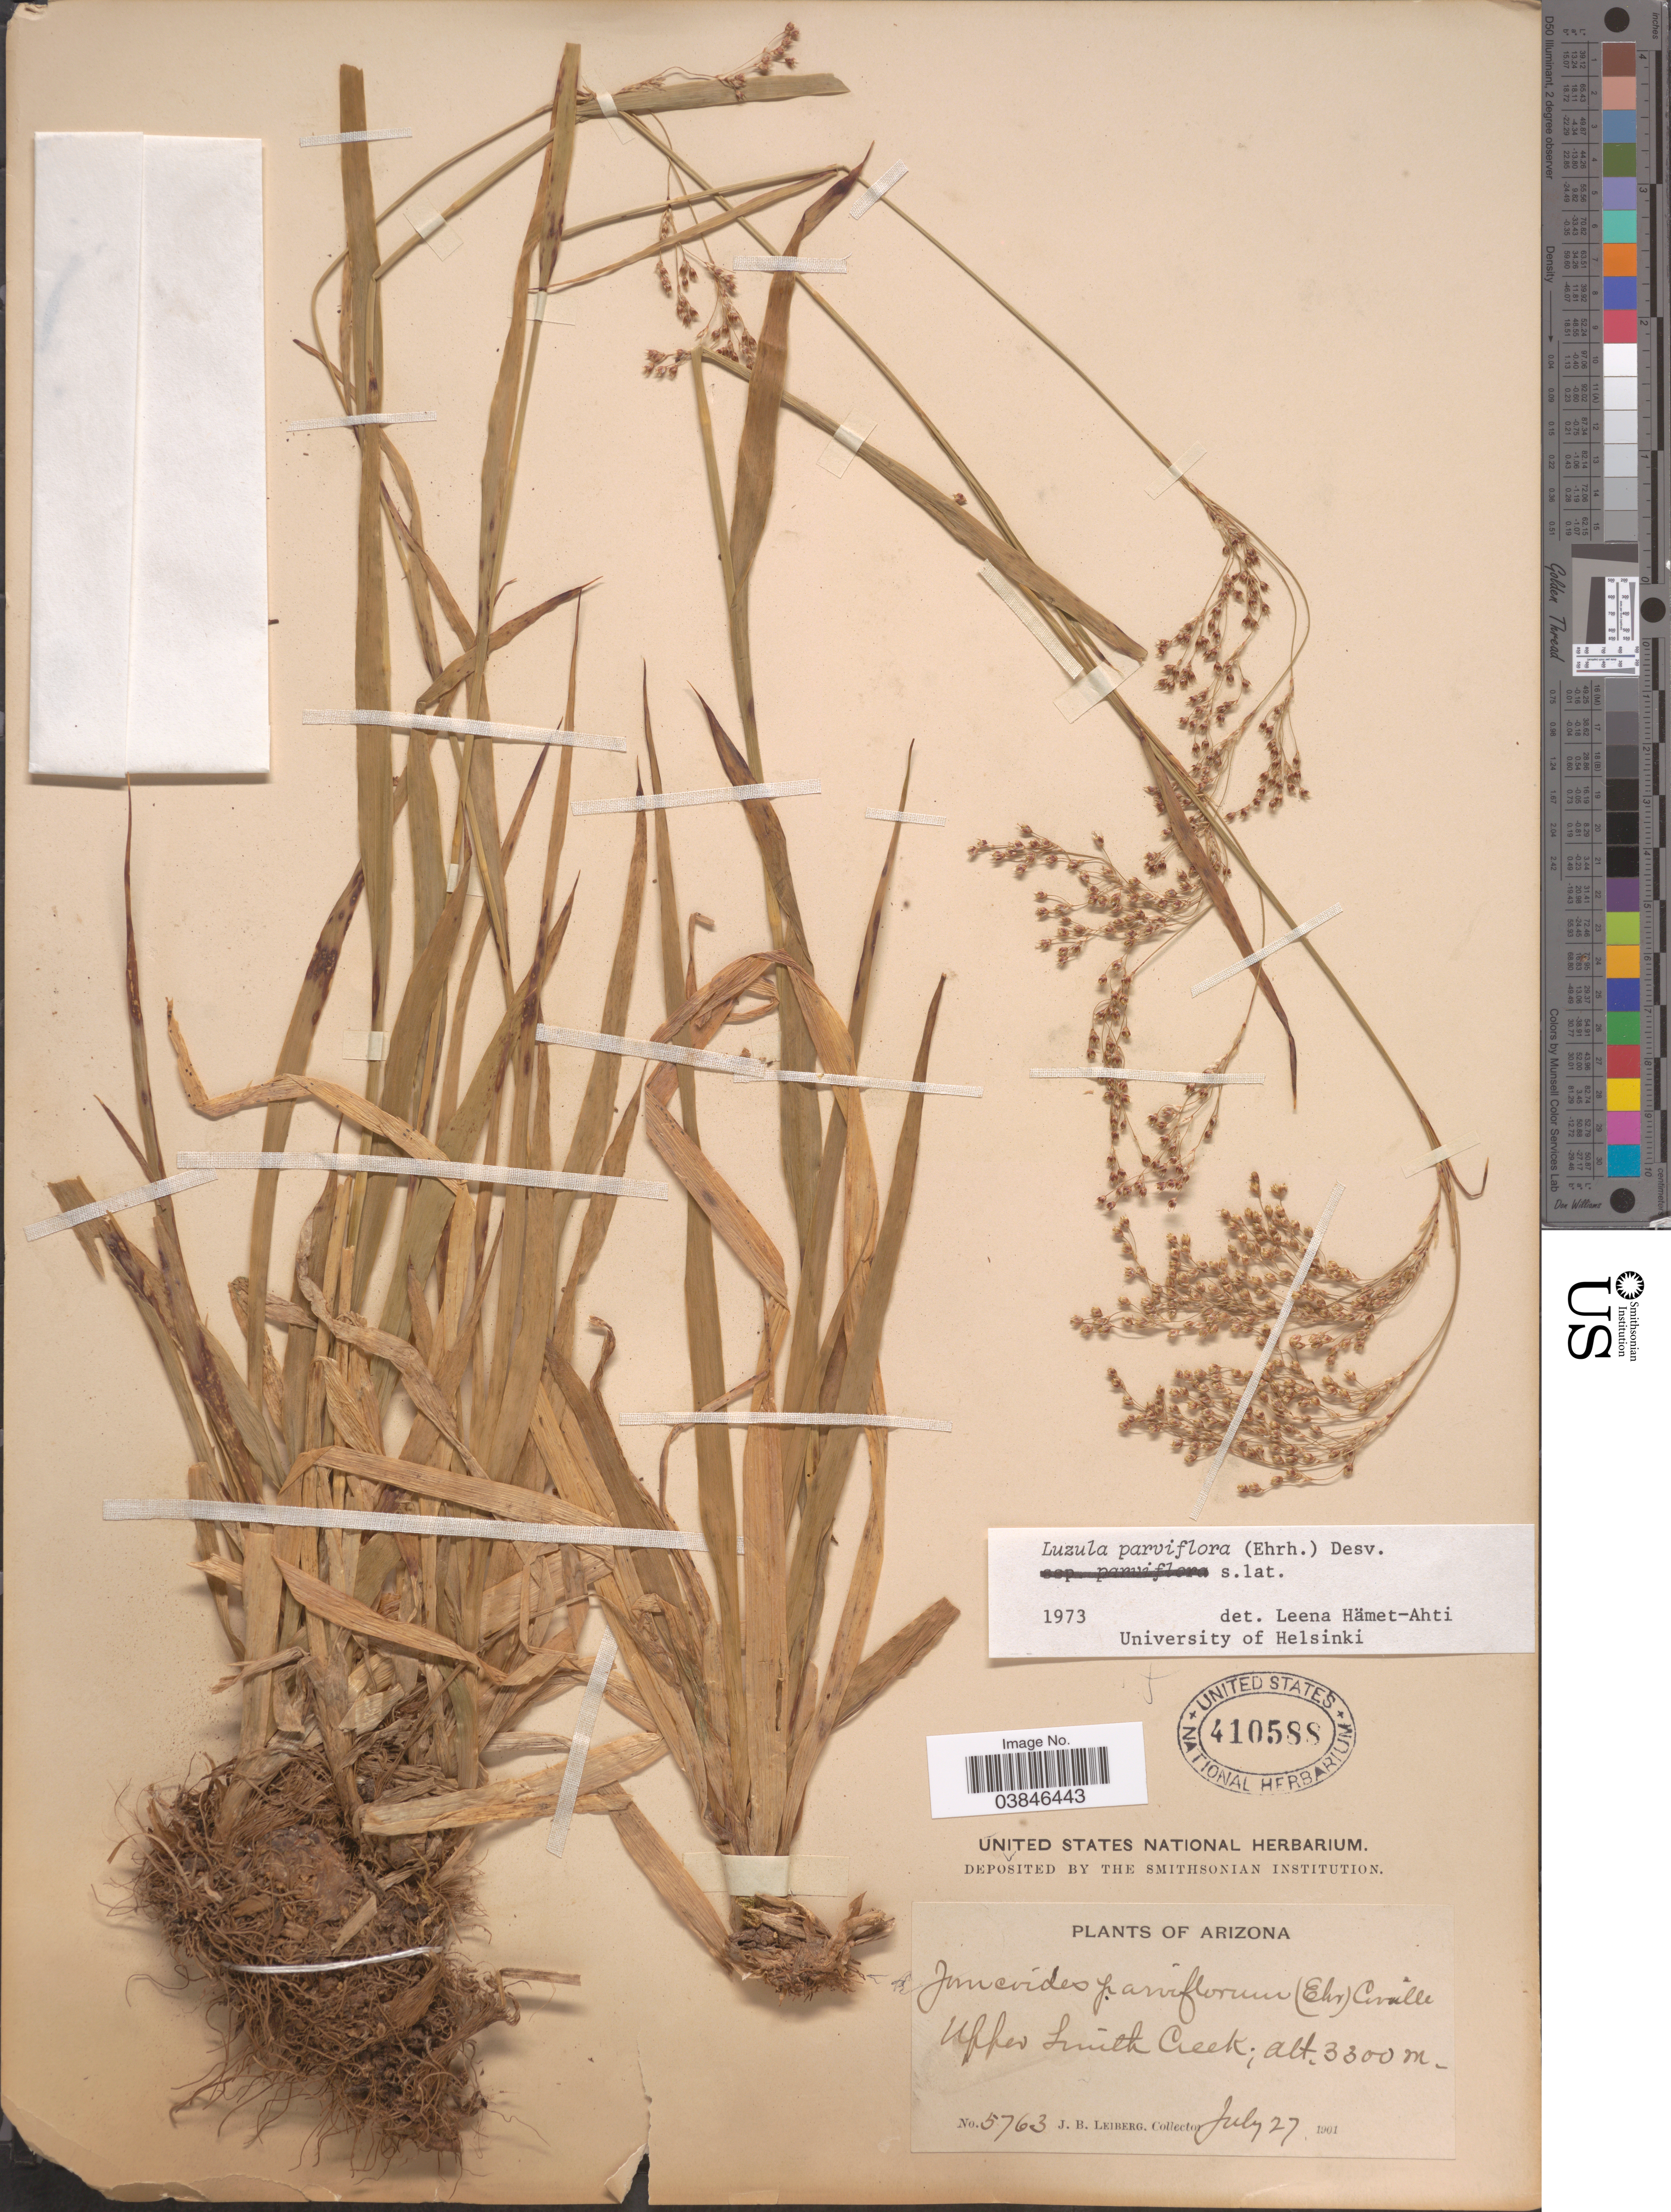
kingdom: Plantae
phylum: Tracheophyta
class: Liliopsida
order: Poales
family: Juncaceae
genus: Luzula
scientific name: Luzula parviflora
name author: (Ehrh.) Desv.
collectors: J. B. Leiberg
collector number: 5763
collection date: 1901-07-27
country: United States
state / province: Arizona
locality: Upper Smith Creek.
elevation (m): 3300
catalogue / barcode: US 410588